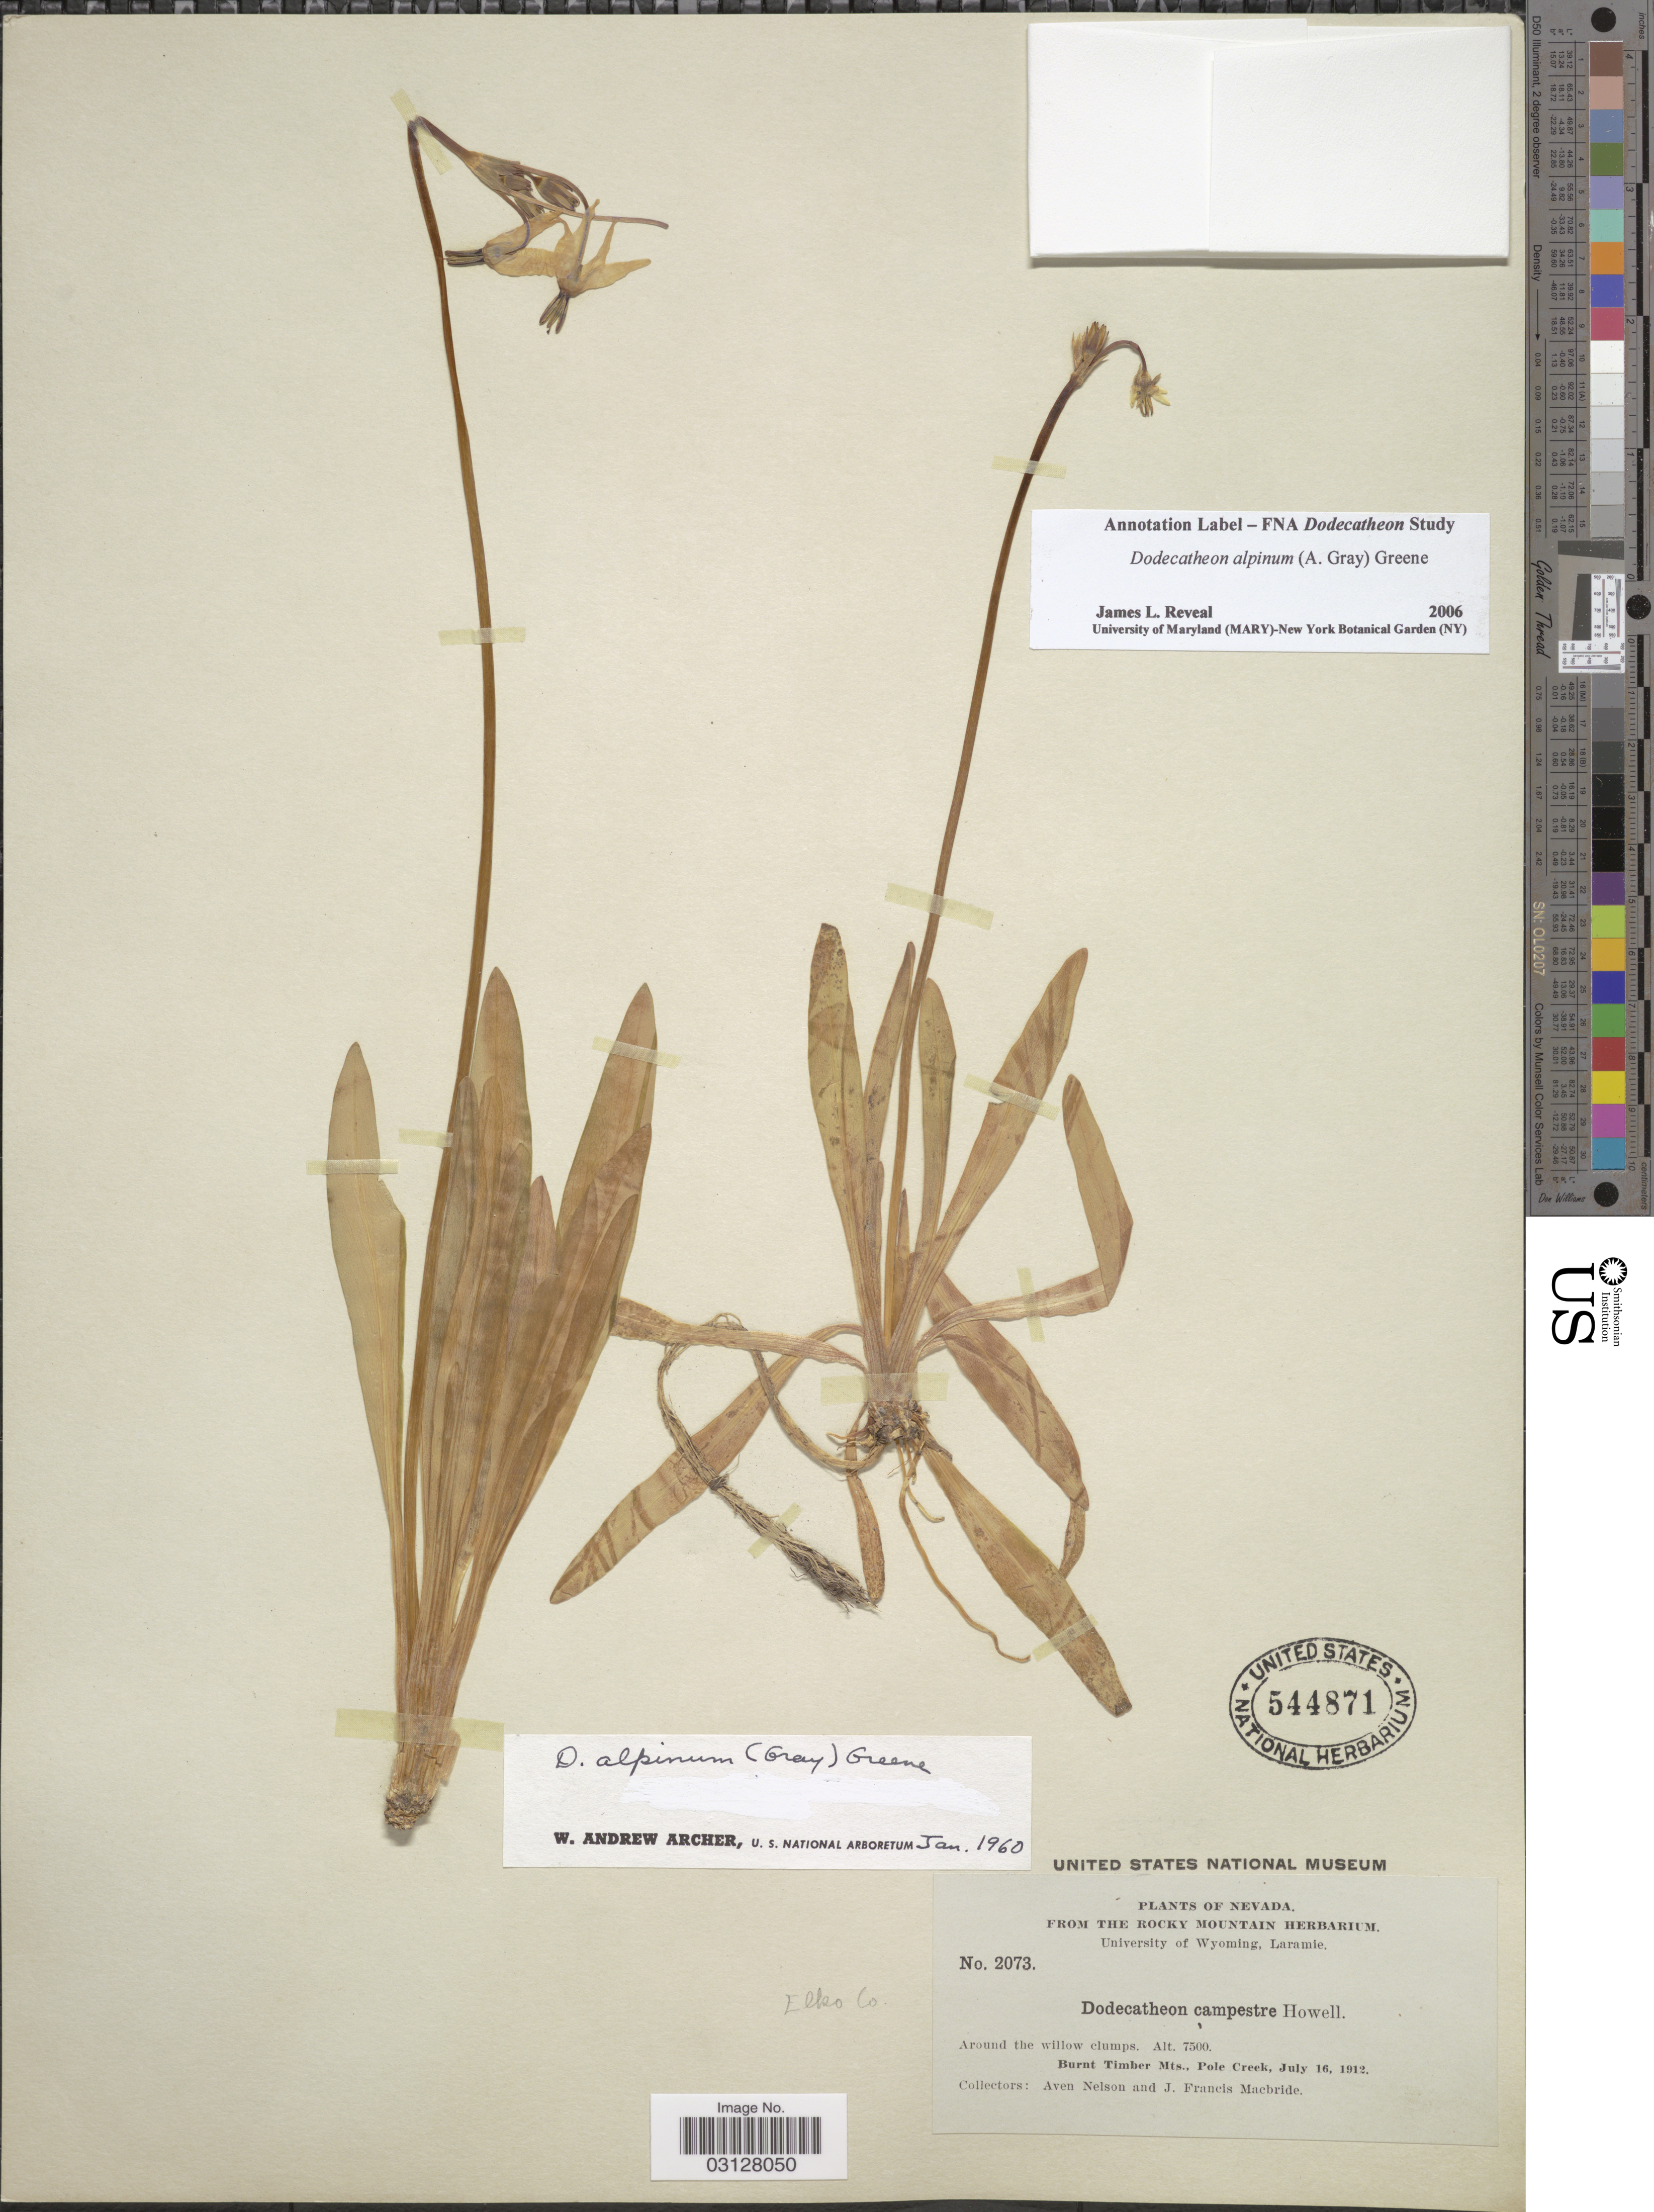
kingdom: Plantae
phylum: Tracheophyta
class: Magnoliopsida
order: Ericales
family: Primulaceae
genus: Dodecatheon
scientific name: Dodecatheon alpinum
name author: (A. Gray) Greene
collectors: A. Nelson & J. F. Macbride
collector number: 2073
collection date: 1912-07-16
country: United States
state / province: Nevada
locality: Around the willow clumps. Elko Co. Burnt Timber Mts., Pole Creek.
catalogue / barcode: US 544871